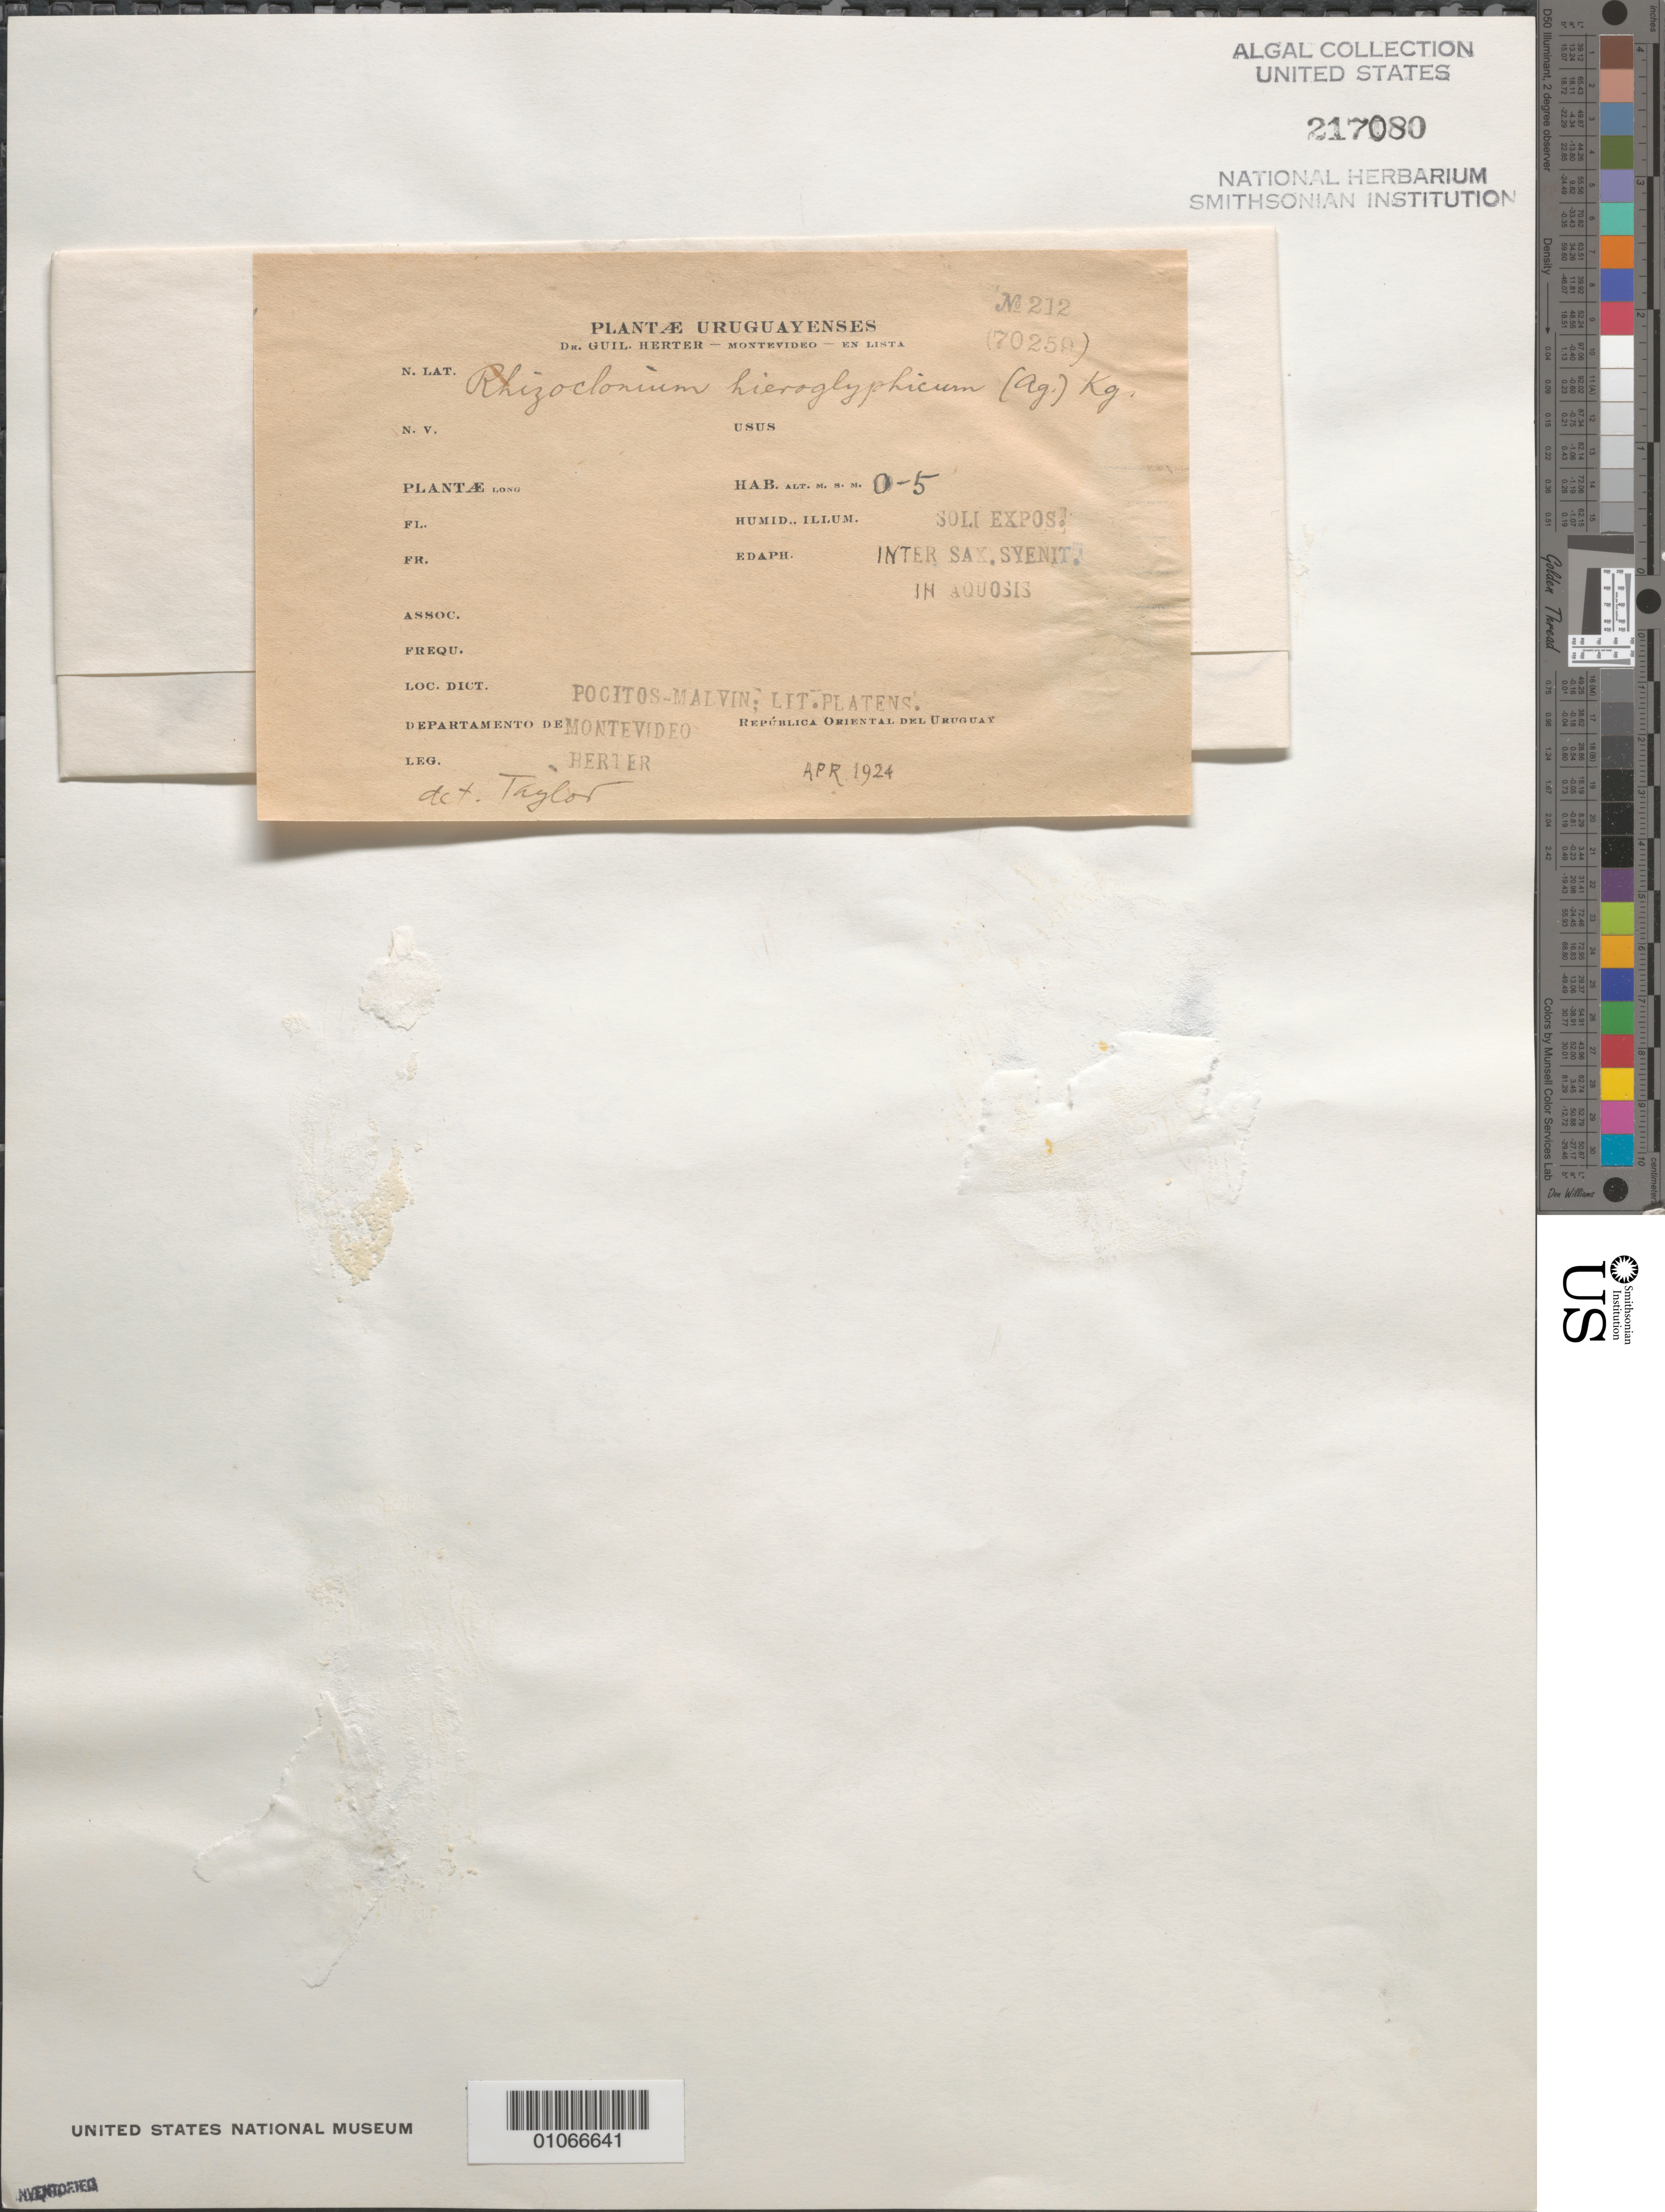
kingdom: Plantae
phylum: Chlorophyta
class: Ulvophyceae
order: Cladophorales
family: Cladophoraceae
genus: Rhizoclonium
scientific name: Rhizoclonium hieroglyphicum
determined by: Taylor, William R.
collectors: W. G. Herter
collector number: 212 & (70259)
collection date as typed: Apr 1924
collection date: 1924-04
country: Uruguay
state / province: Montevideo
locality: Malvin, Lit. Platens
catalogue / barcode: US 217080